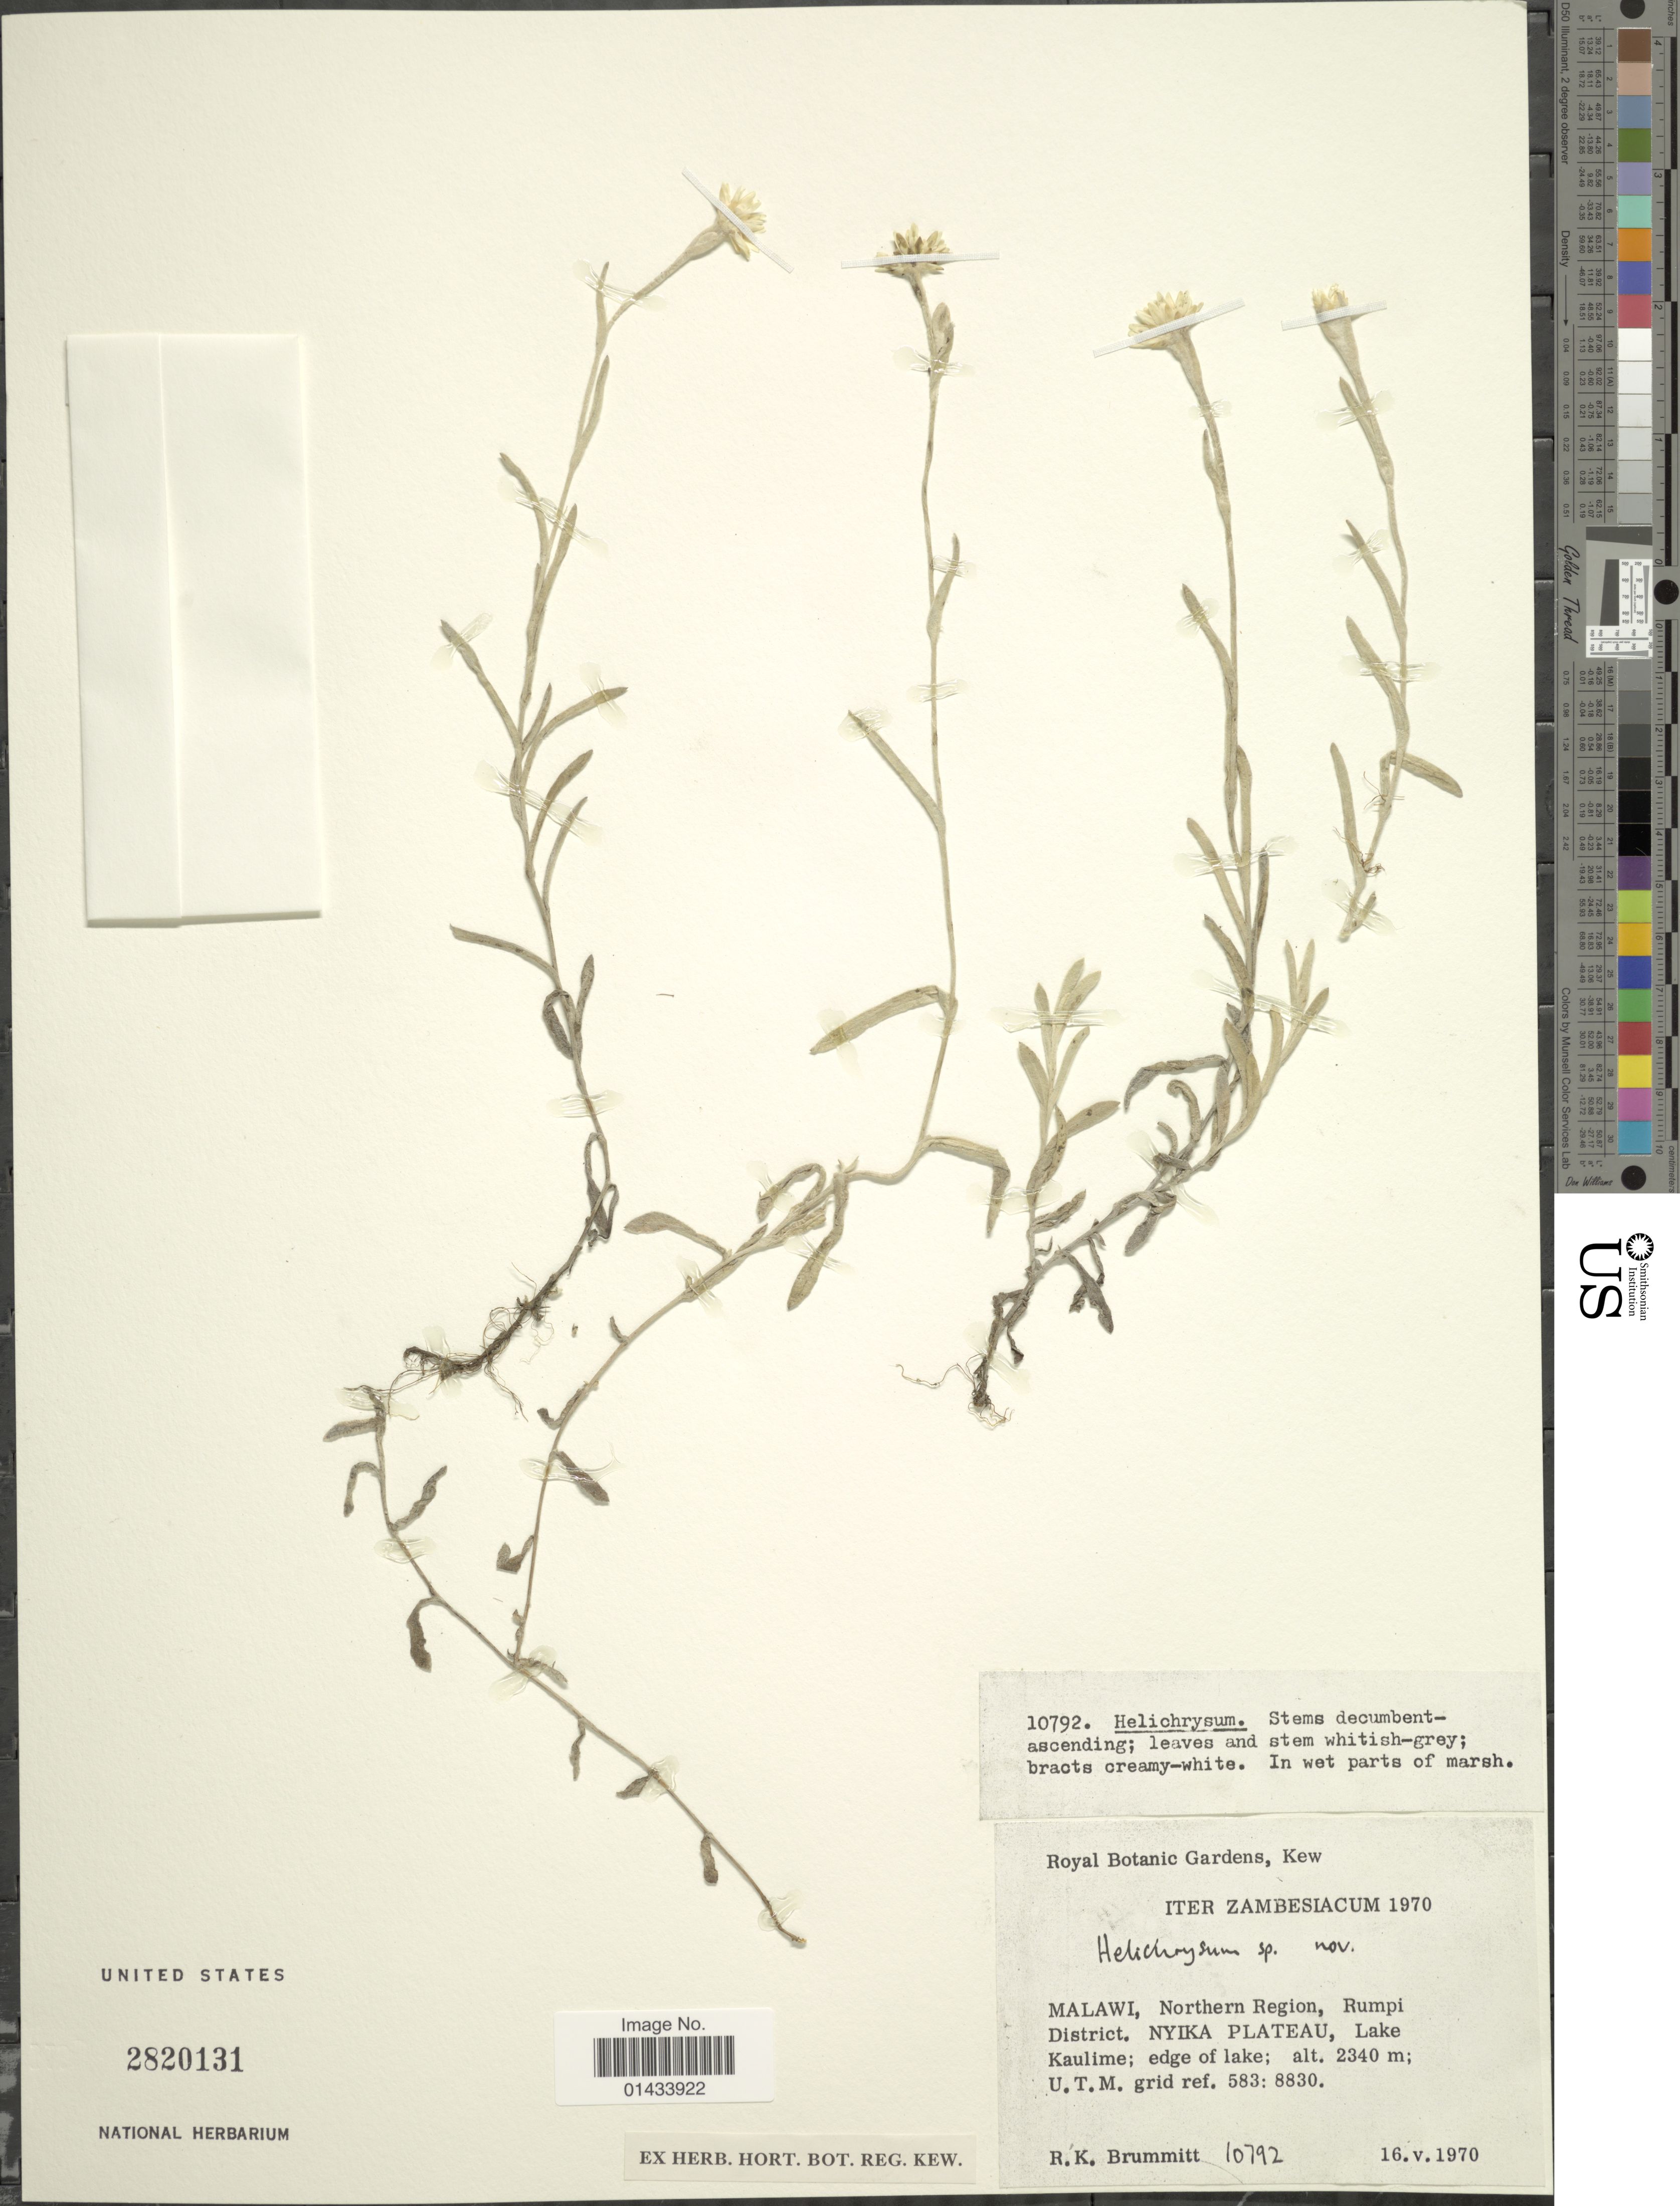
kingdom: Plantae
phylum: Tracheophyta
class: Magnoliopsida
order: Asterales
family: Asteraceae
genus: Helichrysum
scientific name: Helichrysum sp.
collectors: R. Brummitt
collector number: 10792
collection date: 1970-05-16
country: Malawi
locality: Iter Zambesiacum, Northern Region, Rumpi District, Nyika Plateau, Lake Kaulime; edge of lake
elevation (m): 2340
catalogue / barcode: US 2820131